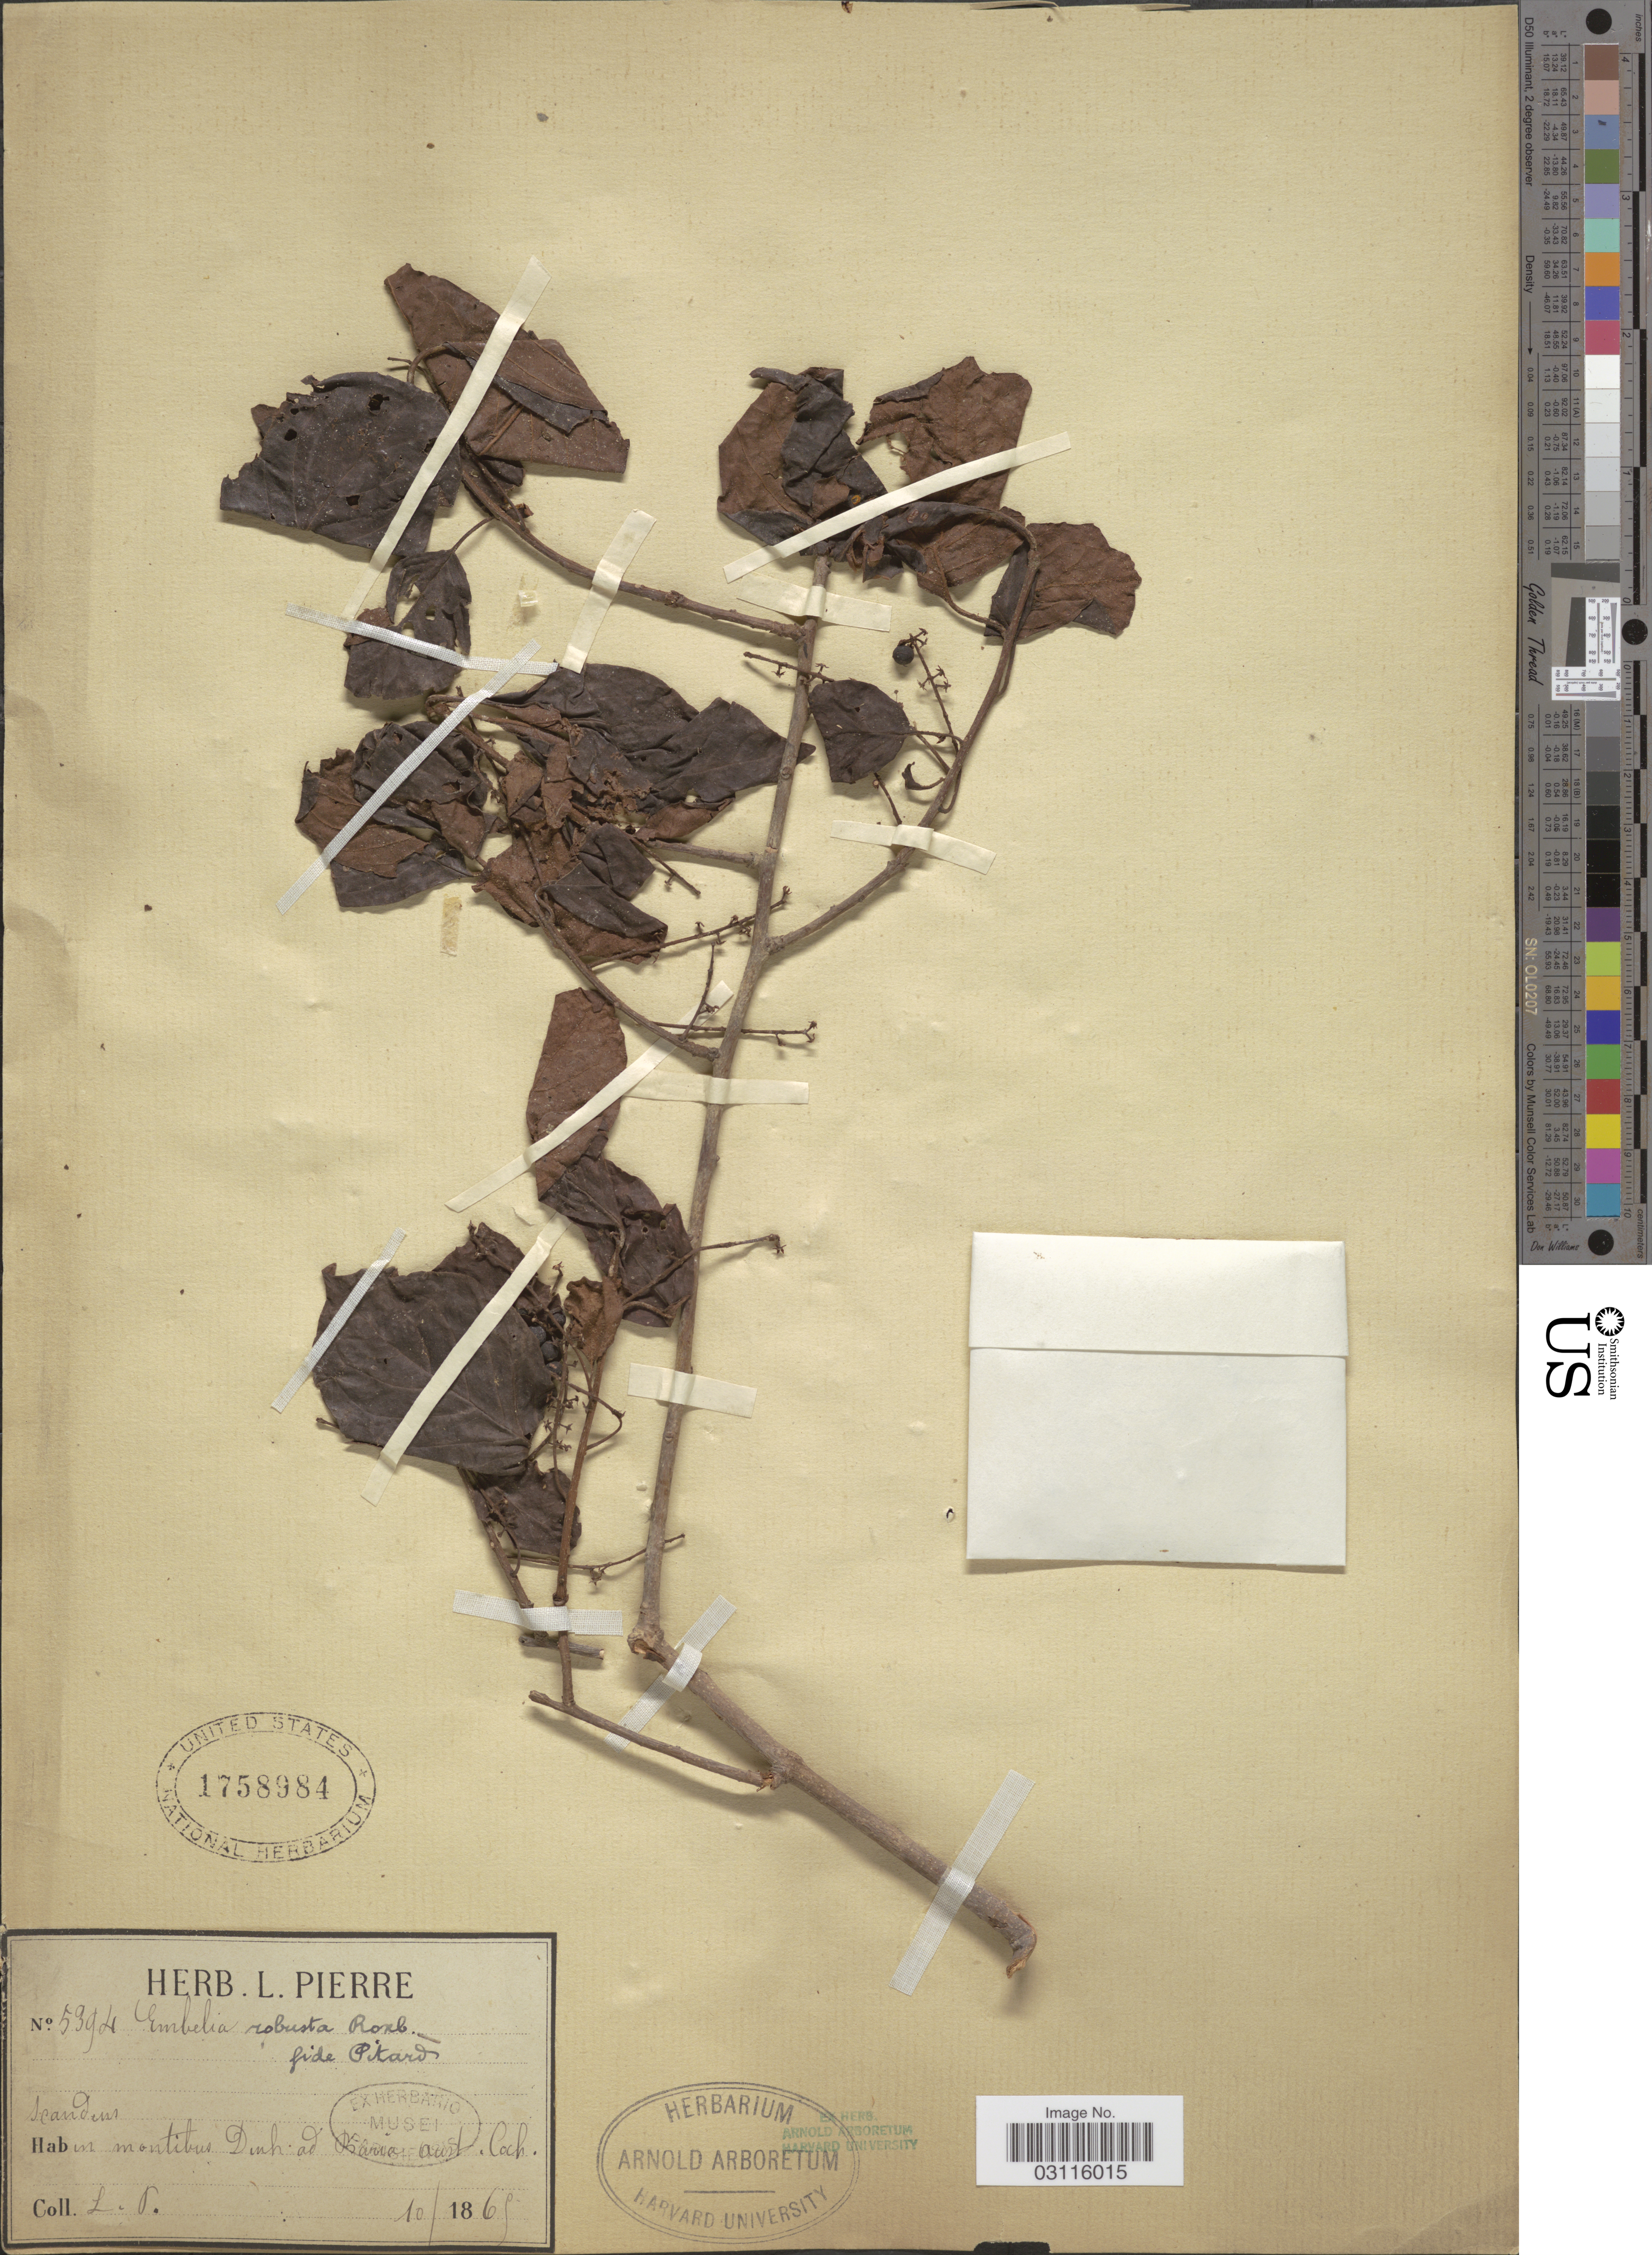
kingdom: Plantae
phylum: Tracheophyta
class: Magnoliopsida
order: Ericales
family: Primulaceae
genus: Embelia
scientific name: Embelia robusta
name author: Roxb.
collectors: L. Pierre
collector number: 5394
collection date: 1865-10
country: Vietnam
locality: In montibus Dinh. ad Baria aust. Coch.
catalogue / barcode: US 1758984